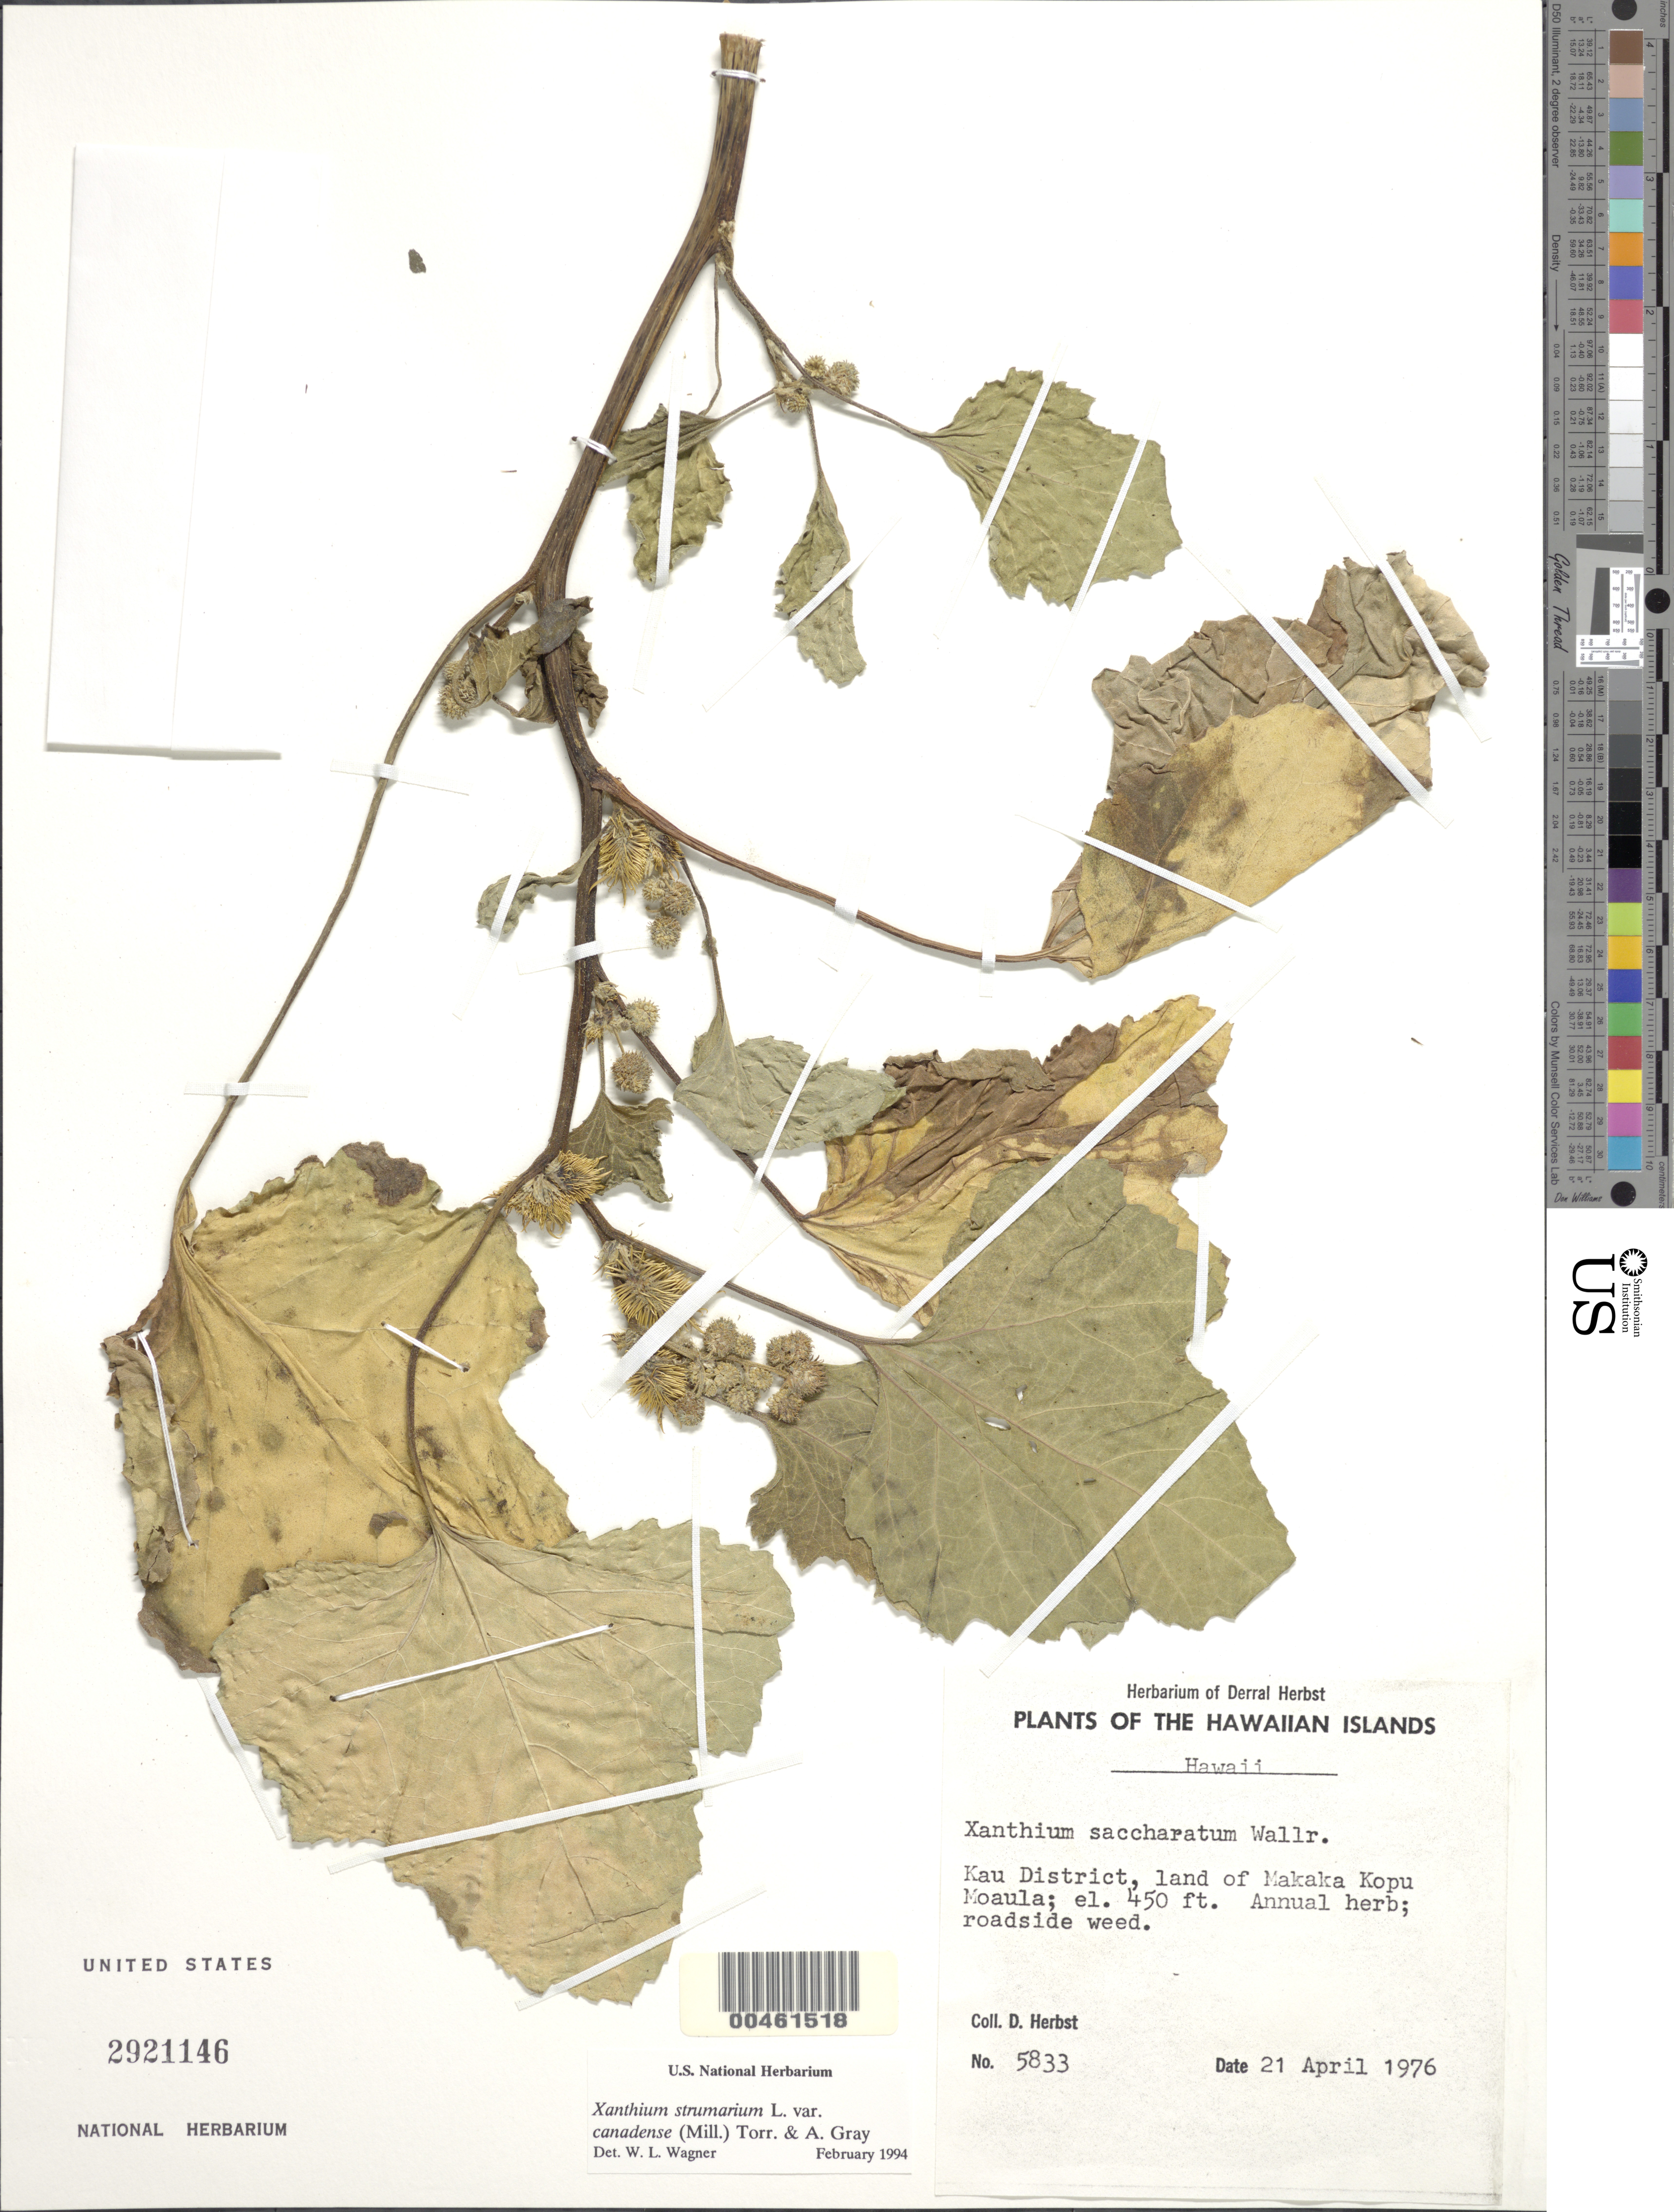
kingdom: Plantae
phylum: Tracheophyta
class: Magnoliopsida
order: Asterales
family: Asteraceae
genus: Xanthium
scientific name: Xanthium strumarium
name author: L.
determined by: Wagner, W. L., (BOT), Smithsonian Institution - National Museum of Natural History (UNITED STATES)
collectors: D. R. Herbst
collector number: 5833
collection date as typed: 21 Apr 1976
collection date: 1976-04-21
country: United States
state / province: Hawaii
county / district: Hawaii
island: Hawaii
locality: Kau District, land of Makaka Kopu Moaula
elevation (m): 137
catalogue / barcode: US 2921146